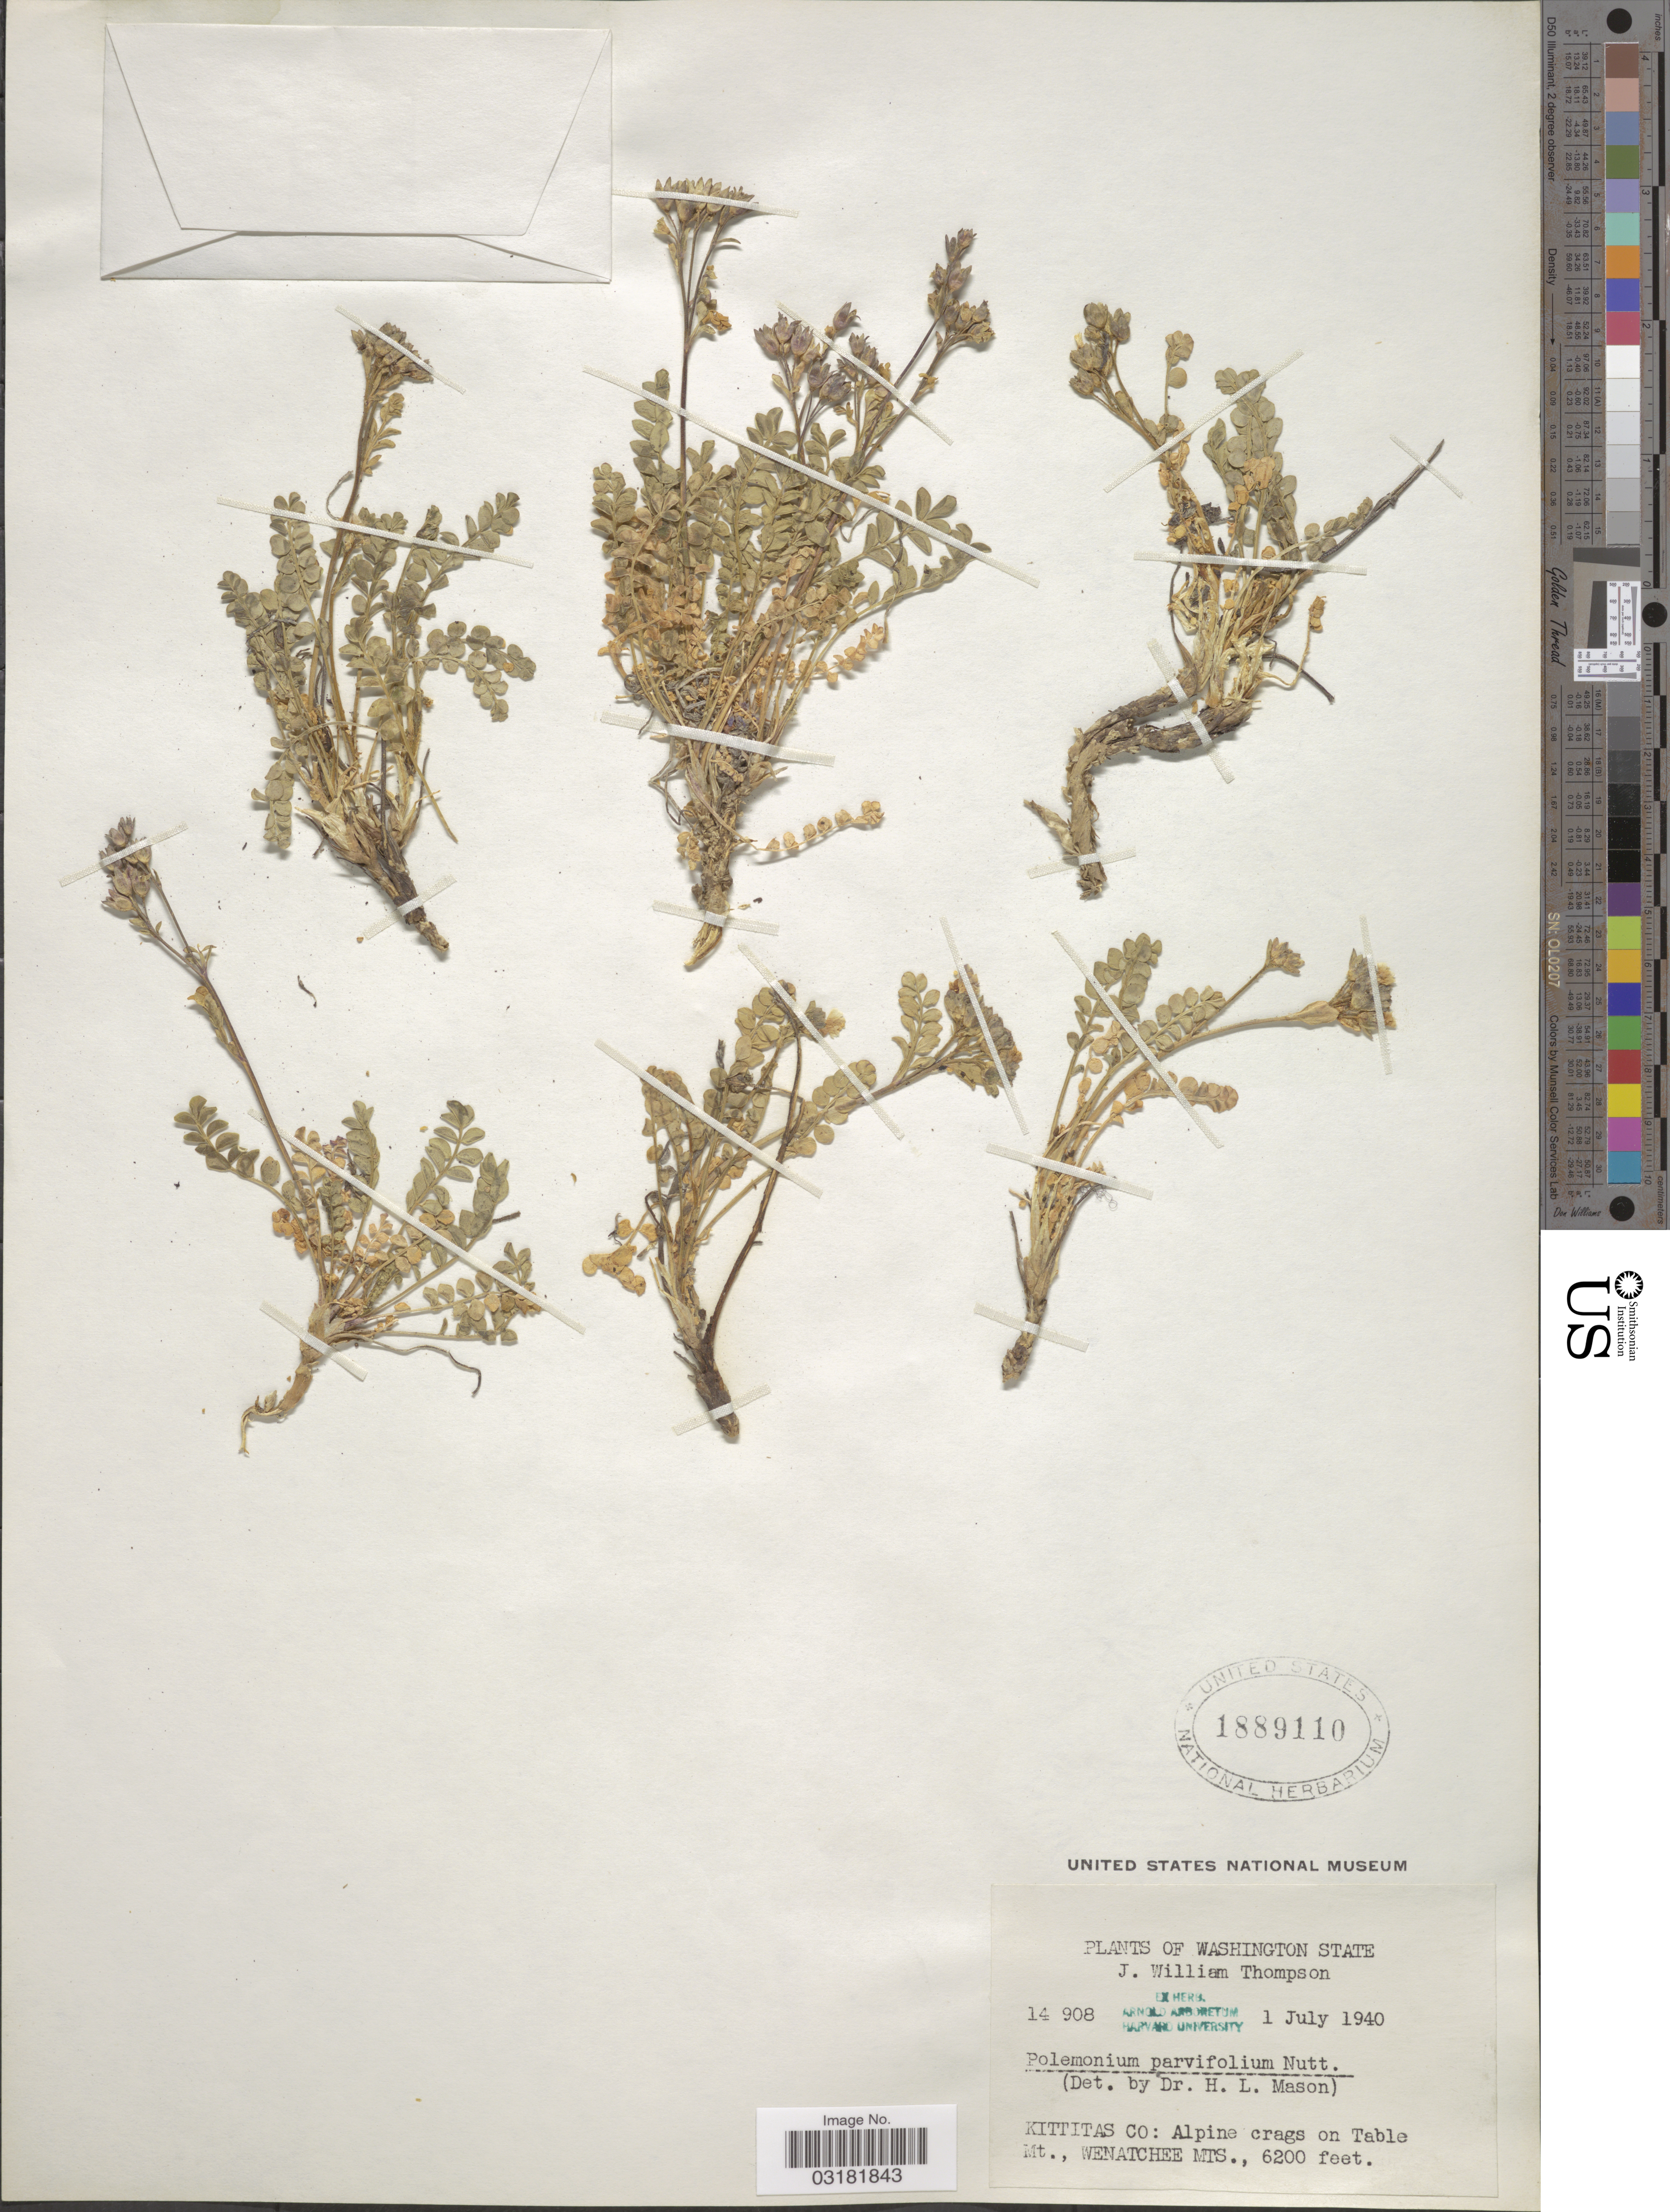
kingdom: Plantae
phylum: Tracheophyta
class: Magnoliopsida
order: Ericales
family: Polemoniaceae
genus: Polemonium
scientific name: Polemonium pulcherrimum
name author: Hook.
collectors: J. W. Thompson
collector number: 14908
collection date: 1940-07-01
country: United States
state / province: Washington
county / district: Kittitas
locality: Kittitas Co: Alpine crags on Table Mt., Wenatchee Mts.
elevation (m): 1890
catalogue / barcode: US 1889110